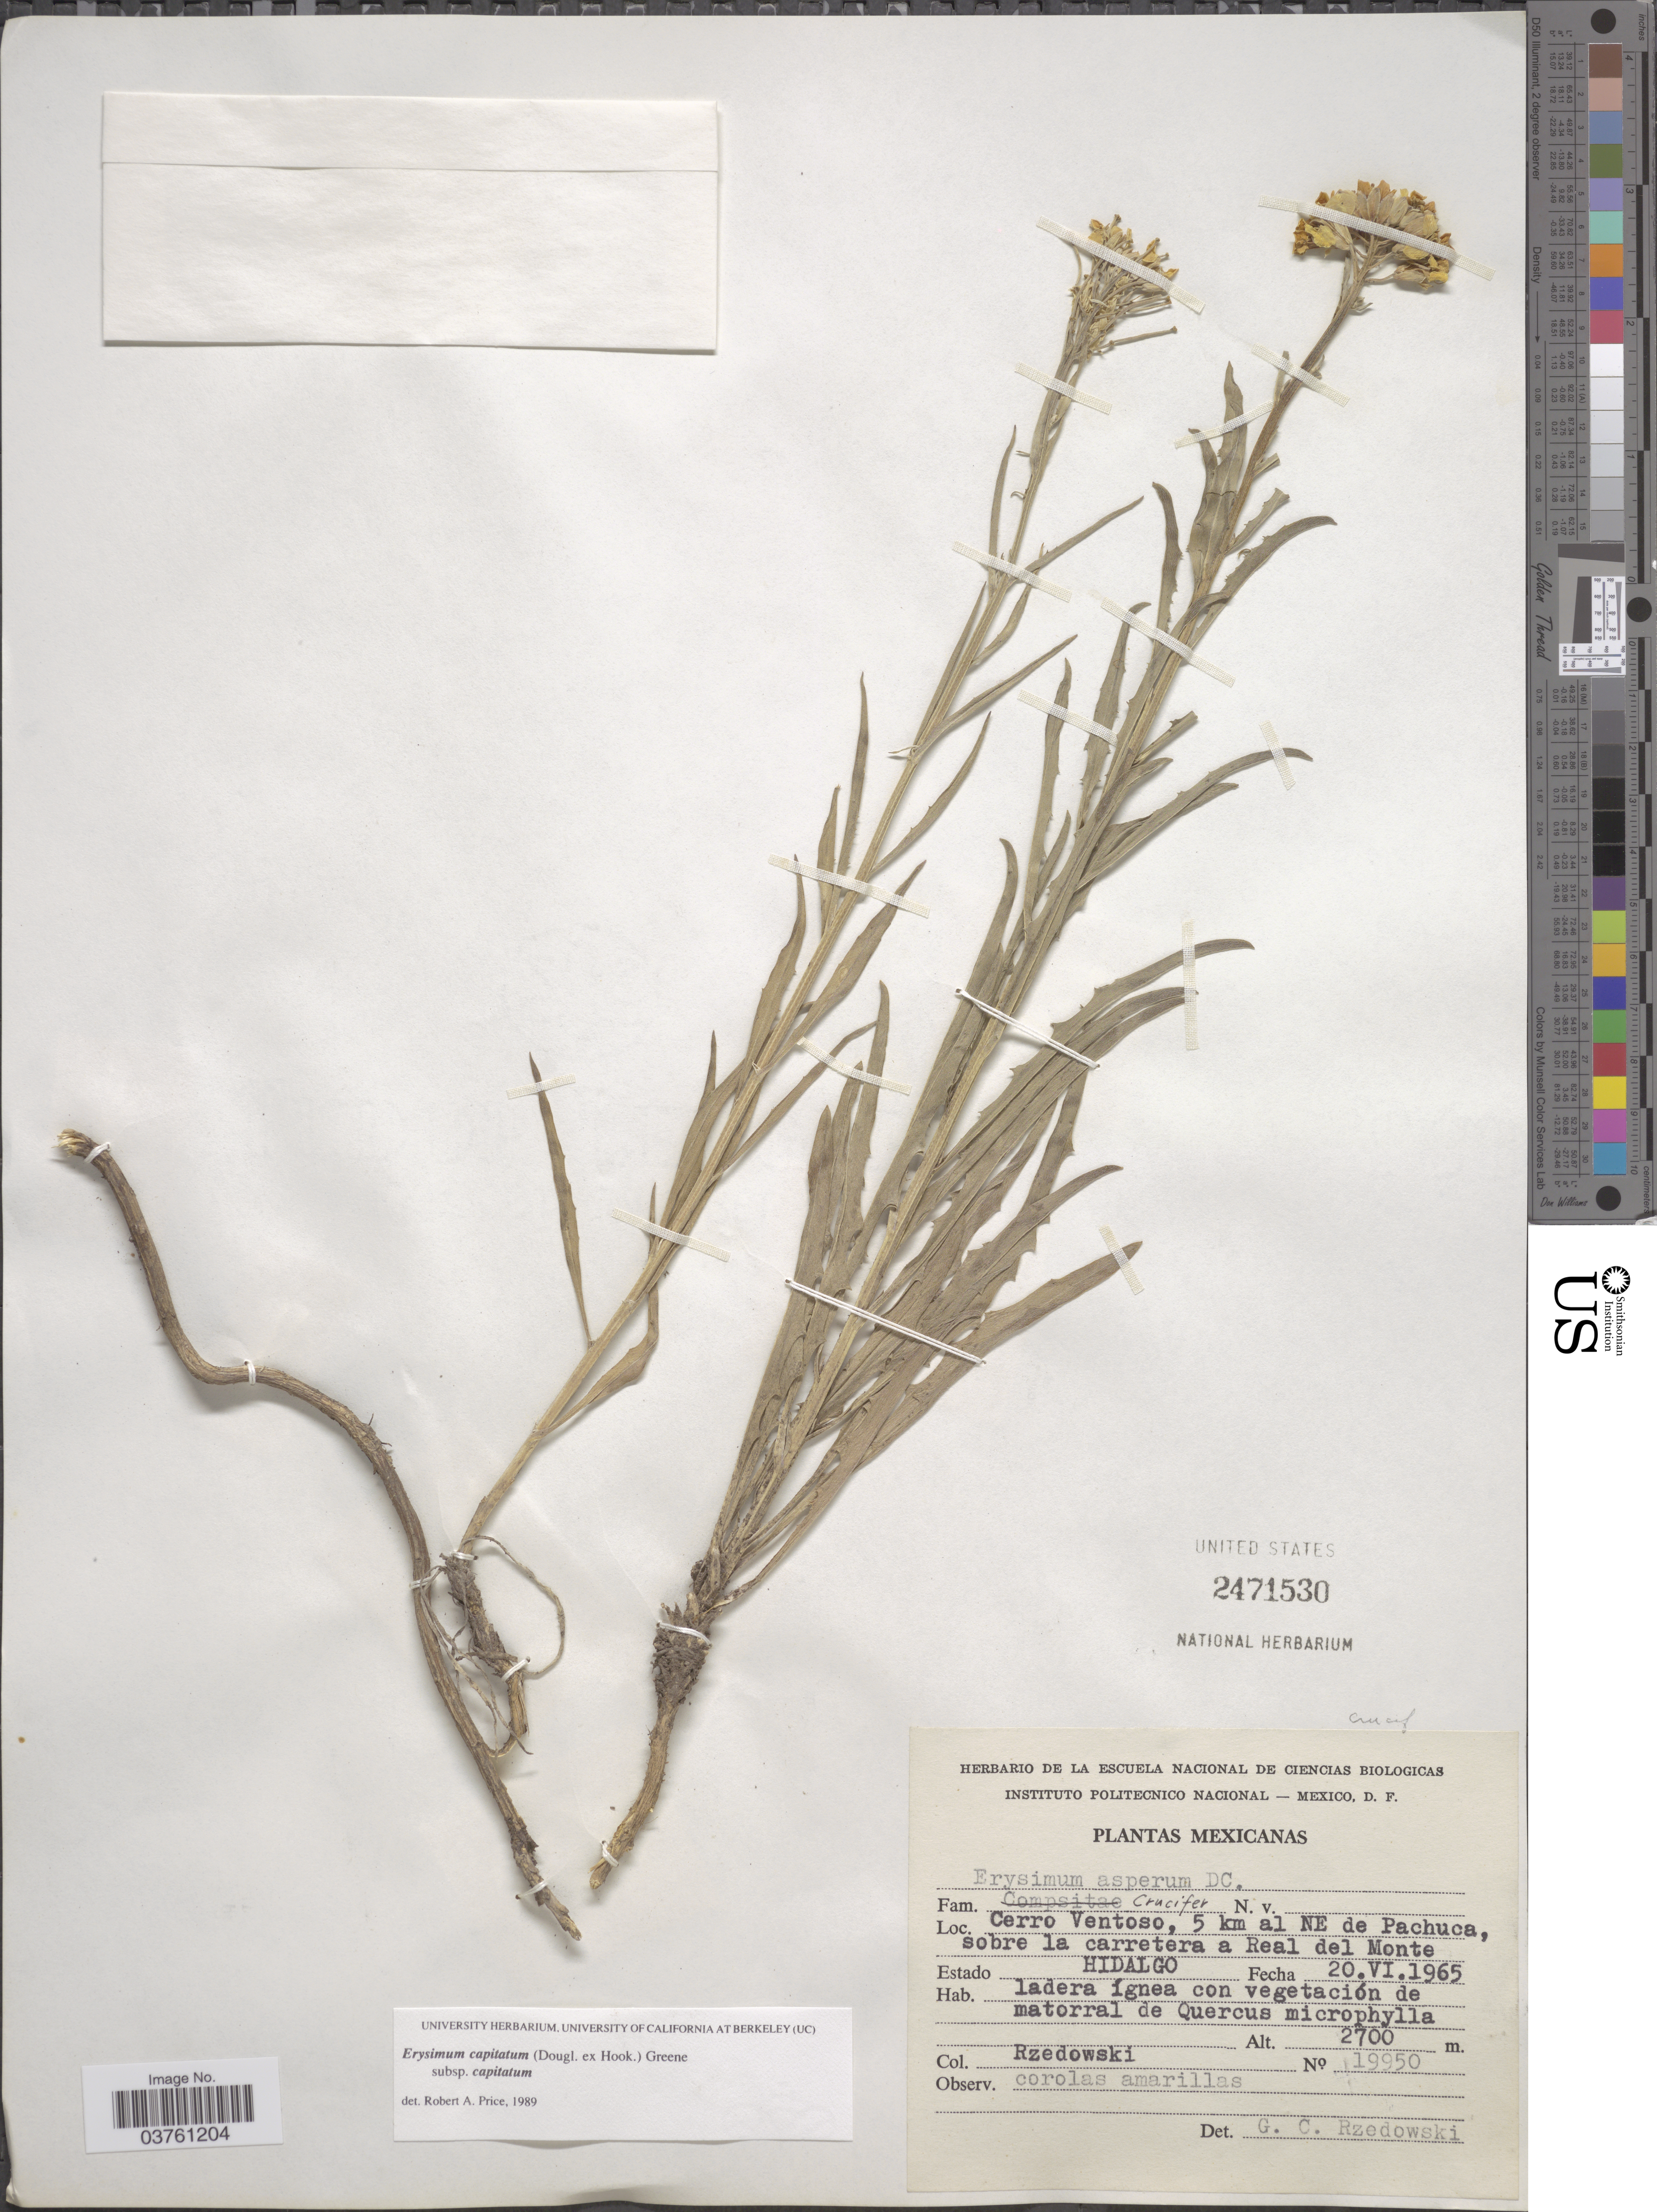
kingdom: Plantae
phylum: Tracheophyta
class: Magnoliopsida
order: Brassicales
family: Brassicaceae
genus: Erysimum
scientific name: Erysimum capitatum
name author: (Douglas ex Hook.) Greene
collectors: Rzedowski, --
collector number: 19950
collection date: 1965-06-20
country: Mexico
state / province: Hidalgo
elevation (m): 2700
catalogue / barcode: US 2471530